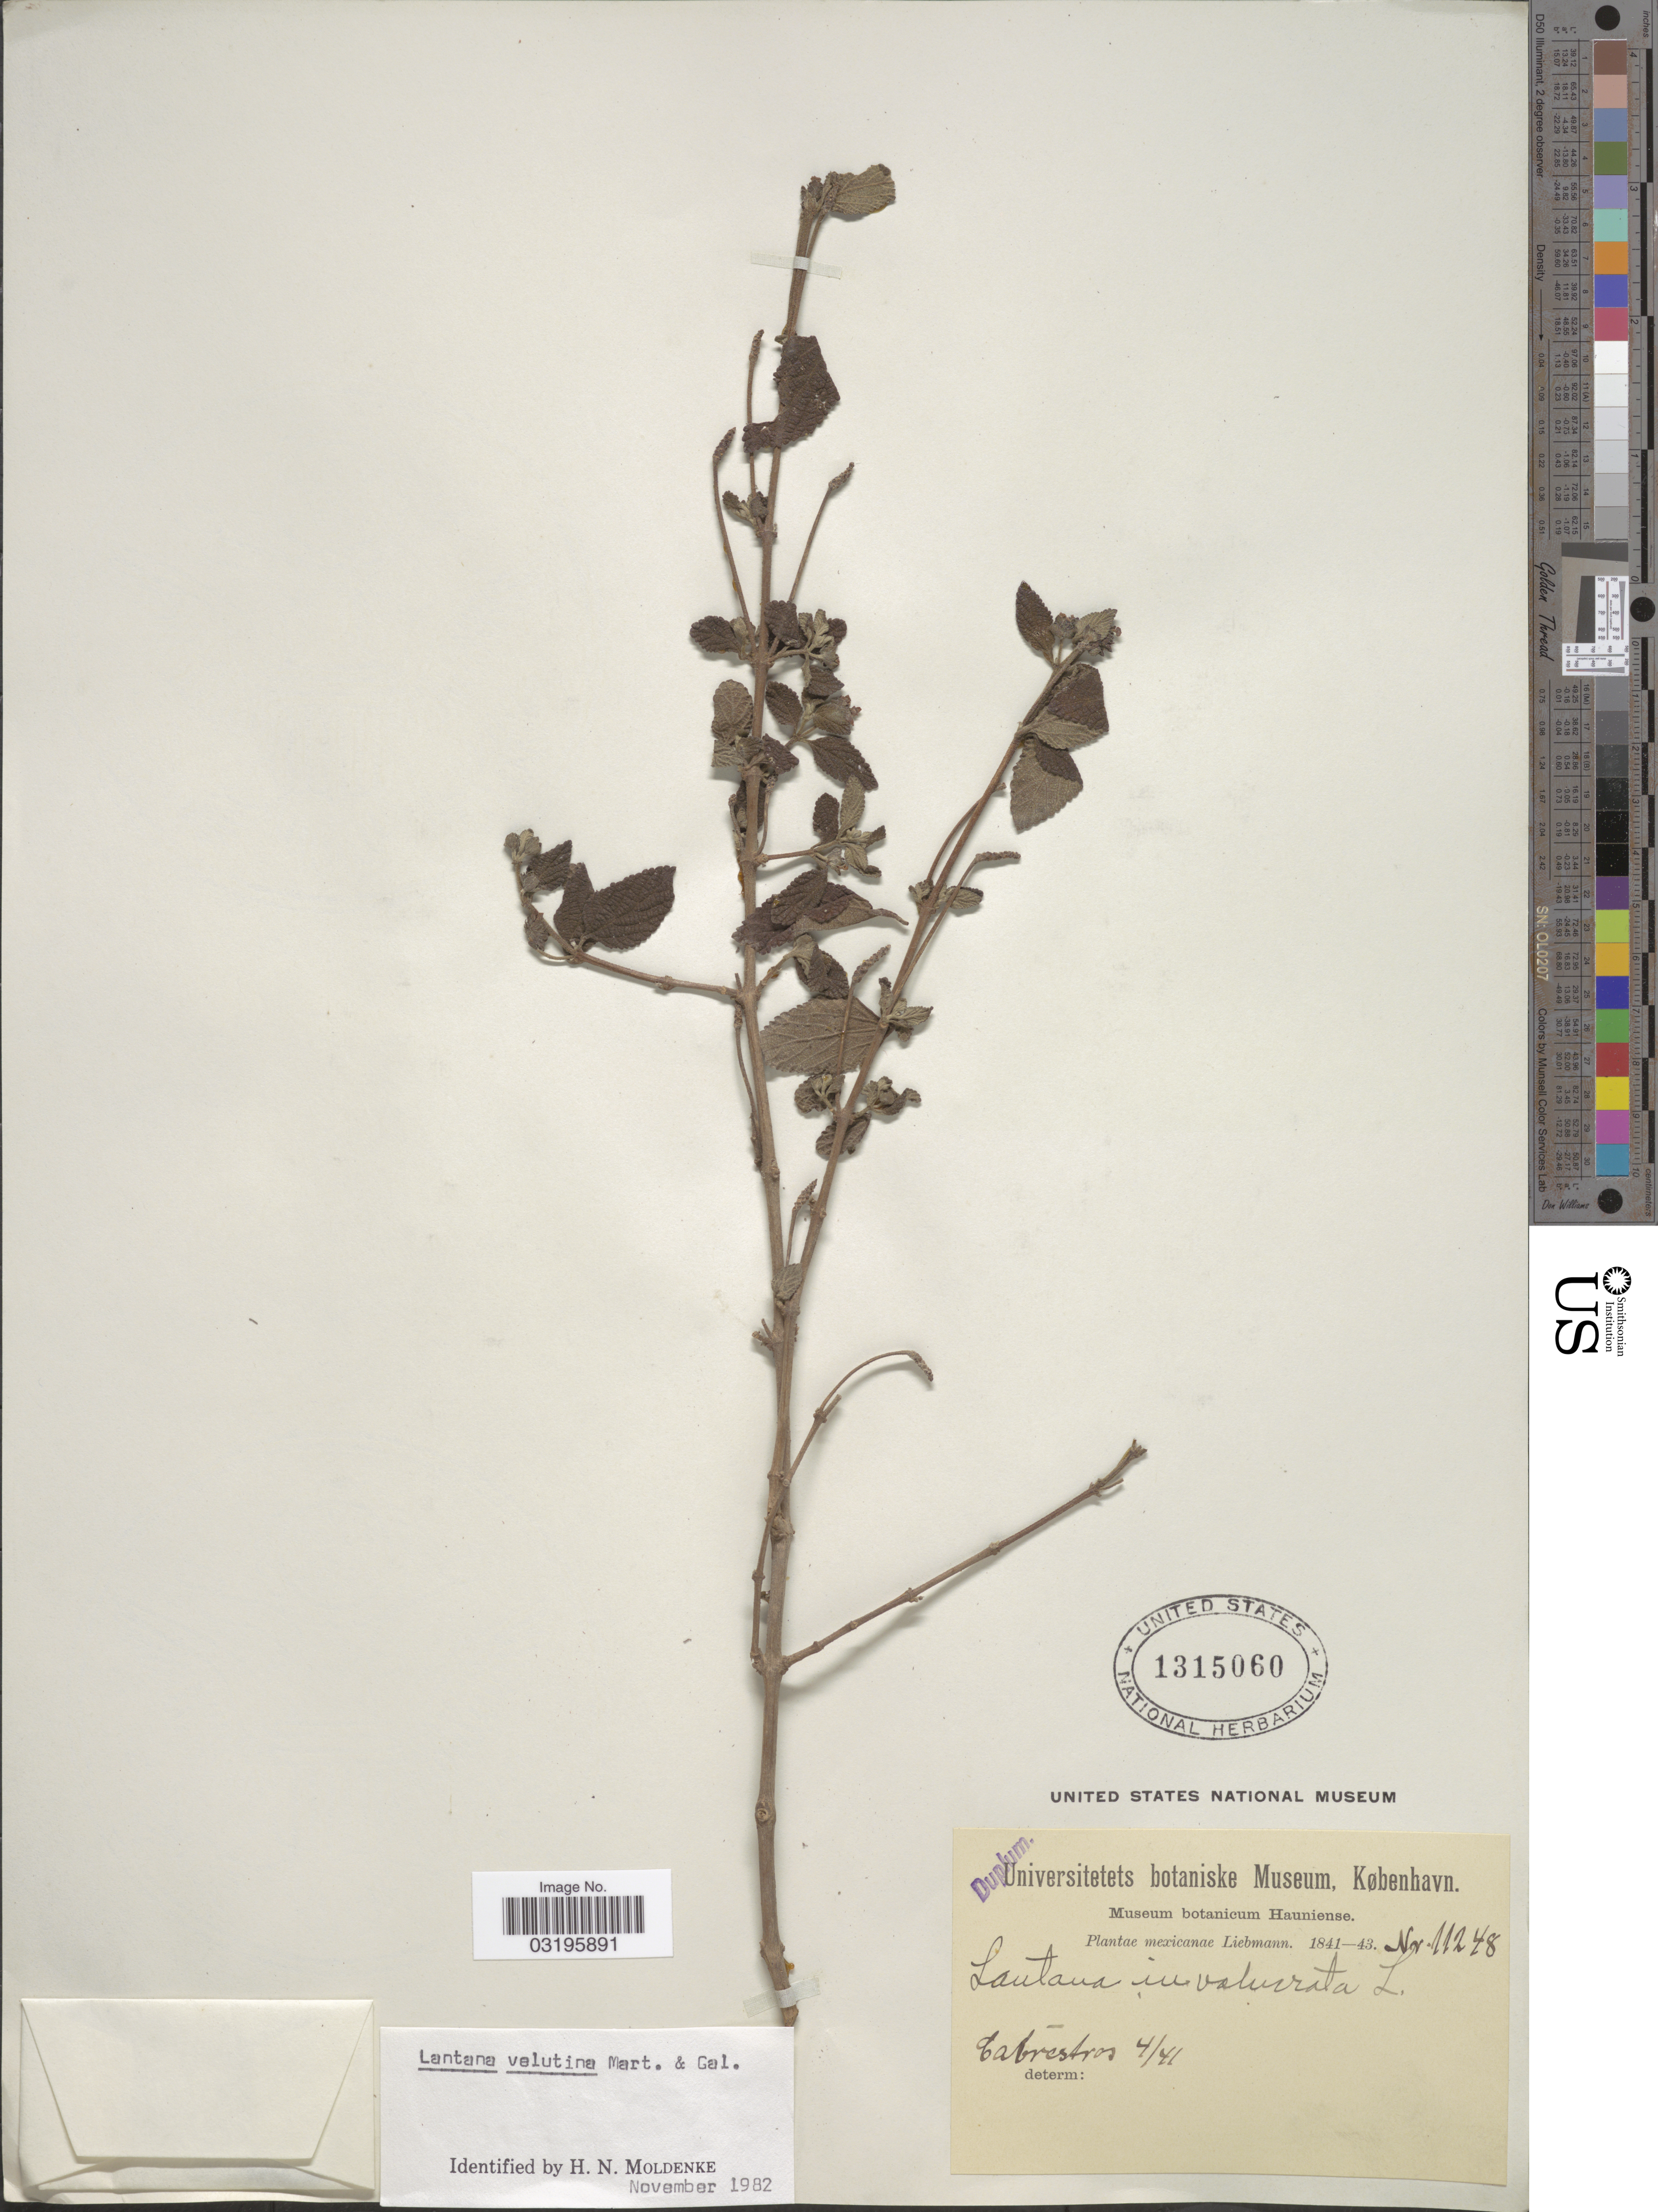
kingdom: Plantae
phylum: Tracheophyta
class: Magnoliopsida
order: Lamiales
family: Verbenaceae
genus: Lantana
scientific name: Lantana velutina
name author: M. Martens & Galeotti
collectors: Liebmann, --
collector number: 11248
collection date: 1841-04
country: Mexico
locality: Cabréstros.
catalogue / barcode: US 1315060